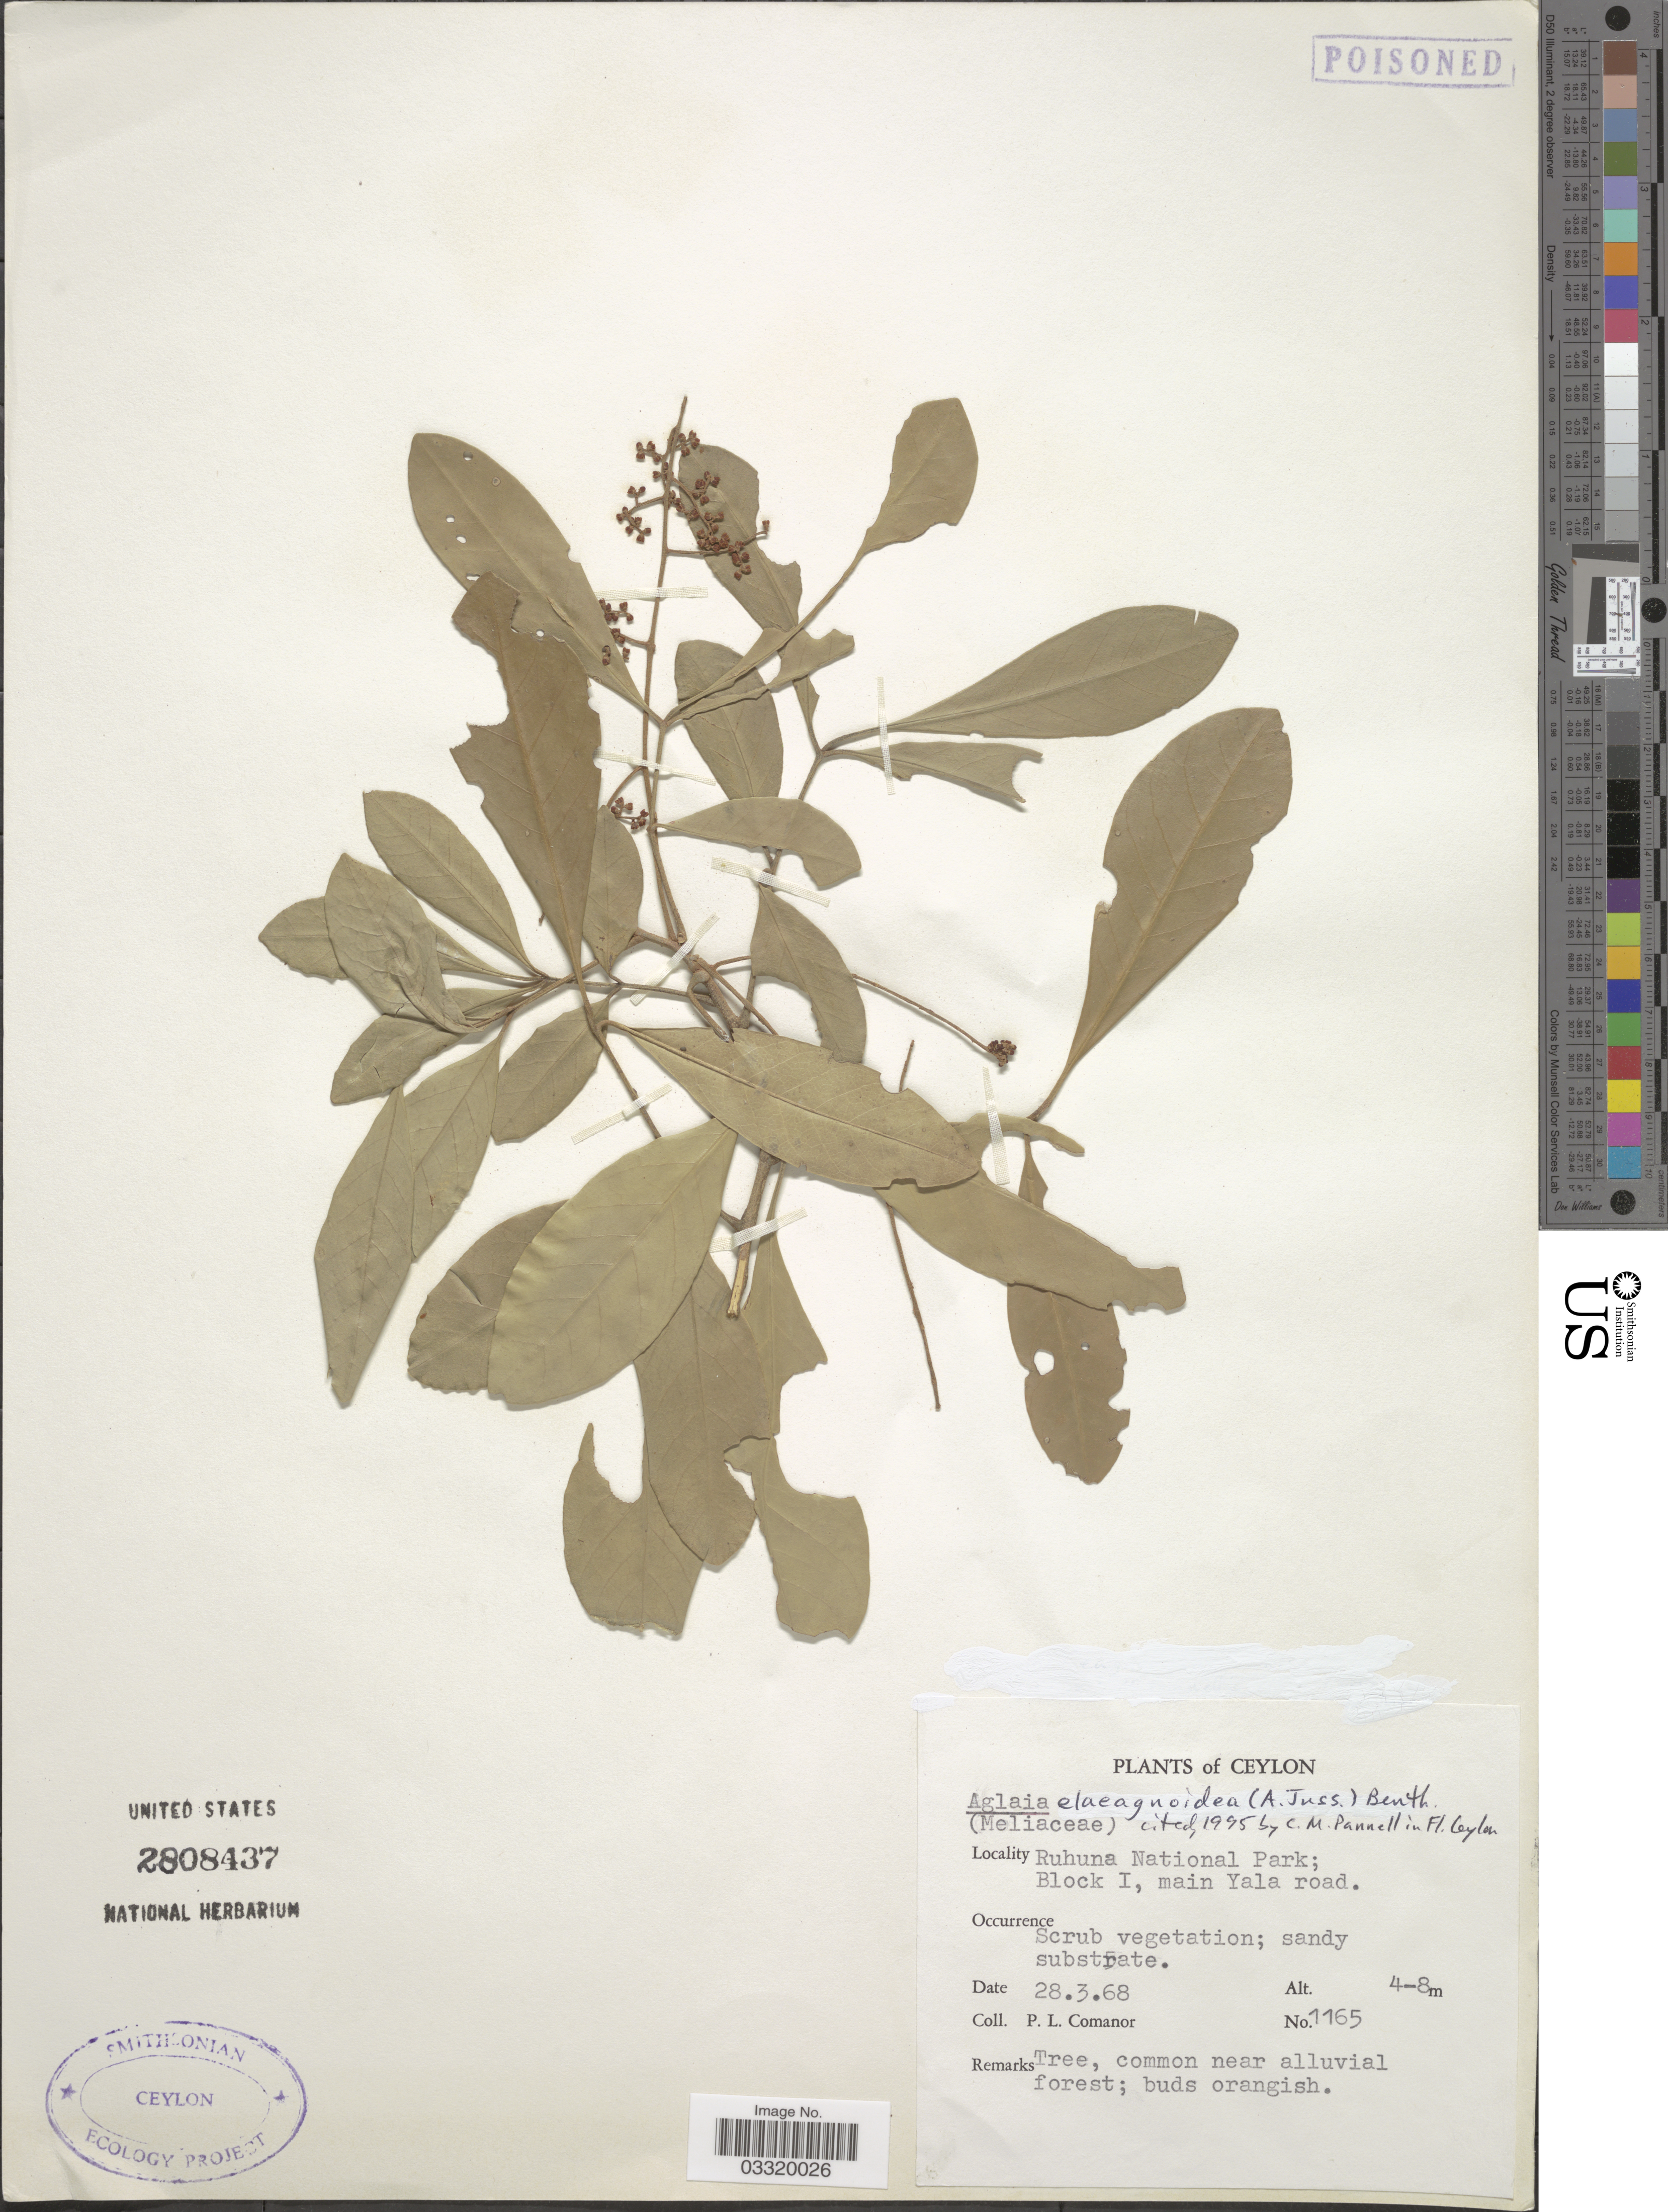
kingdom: Plantae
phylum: Tracheophyta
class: Magnoliopsida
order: Sapindales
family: Meliaceae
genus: Aglaia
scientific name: Aglaia elaeagnoidea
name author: (A. Juss.) Benth.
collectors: P. Comanor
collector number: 1165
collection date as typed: Transcribed d/m/y: 28/3/68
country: Sri Lanka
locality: Ceylon. Ruhuna National Park; Block I, main Yala road.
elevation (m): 4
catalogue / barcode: US 2808437